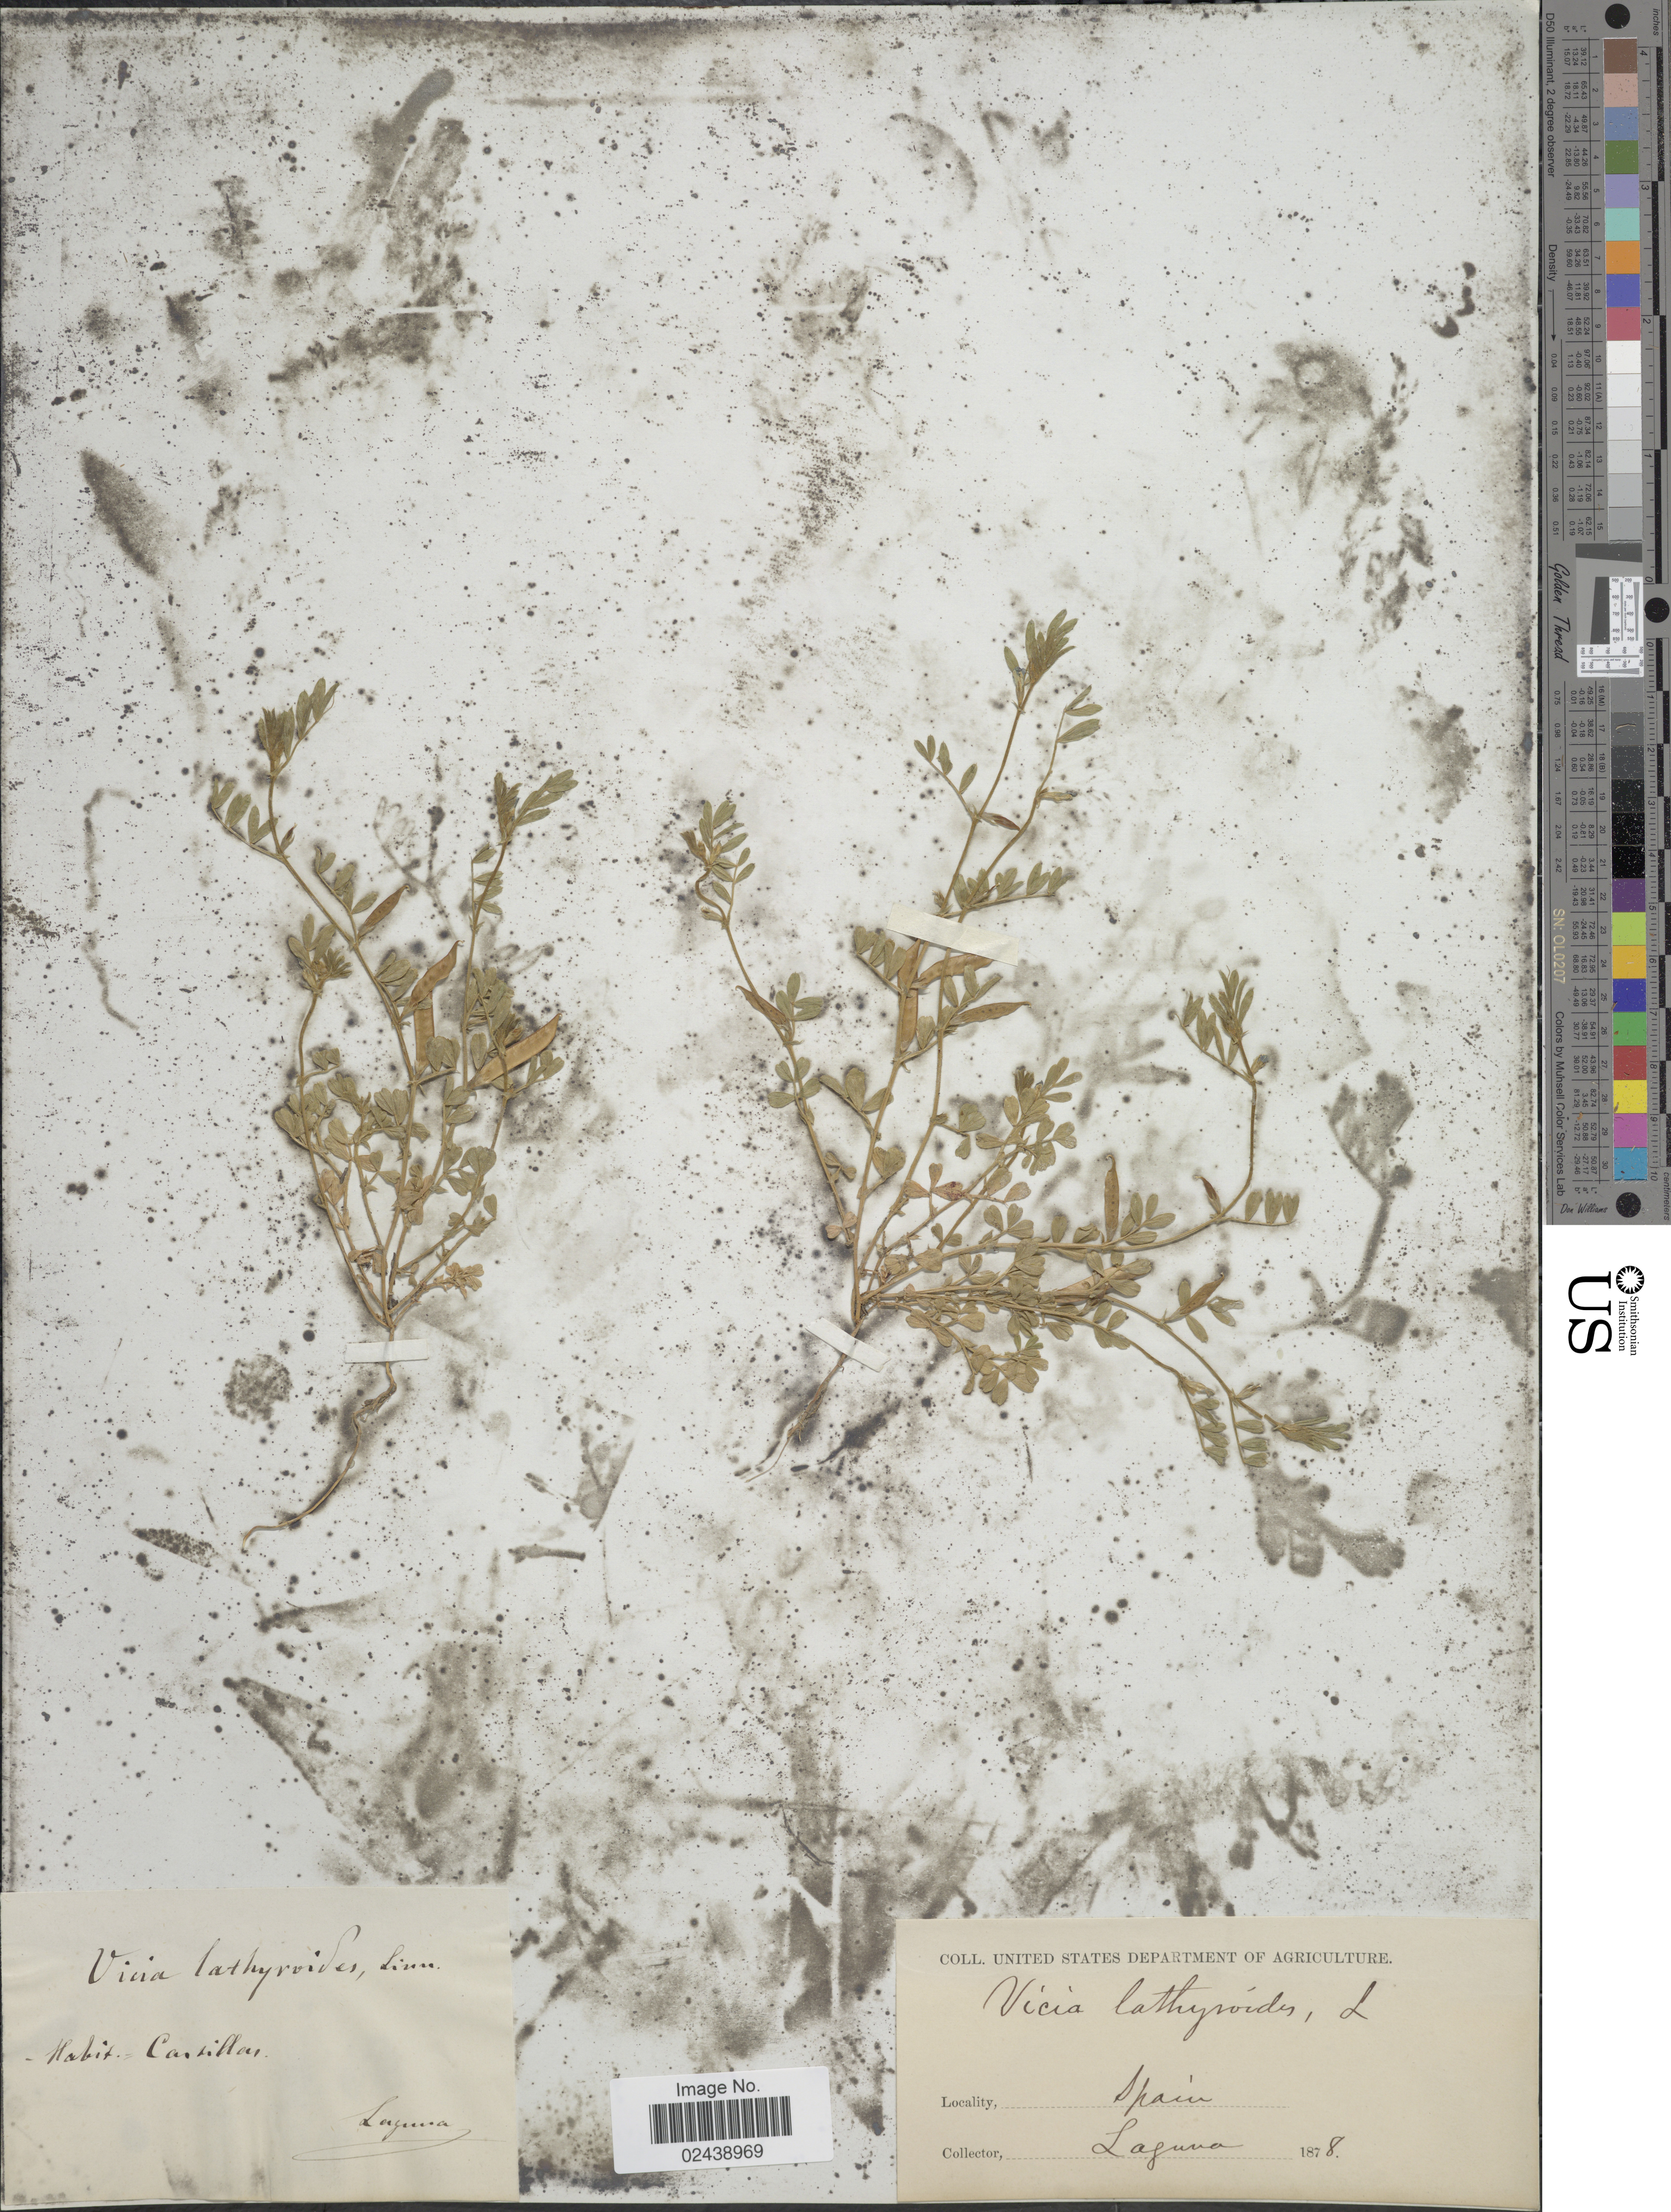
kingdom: Plantae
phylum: Tracheophyta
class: Magnoliopsida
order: Fabales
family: Fabaceae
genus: Vicia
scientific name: Vicia lathyroides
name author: L.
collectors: -. Laguna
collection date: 1878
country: Spain